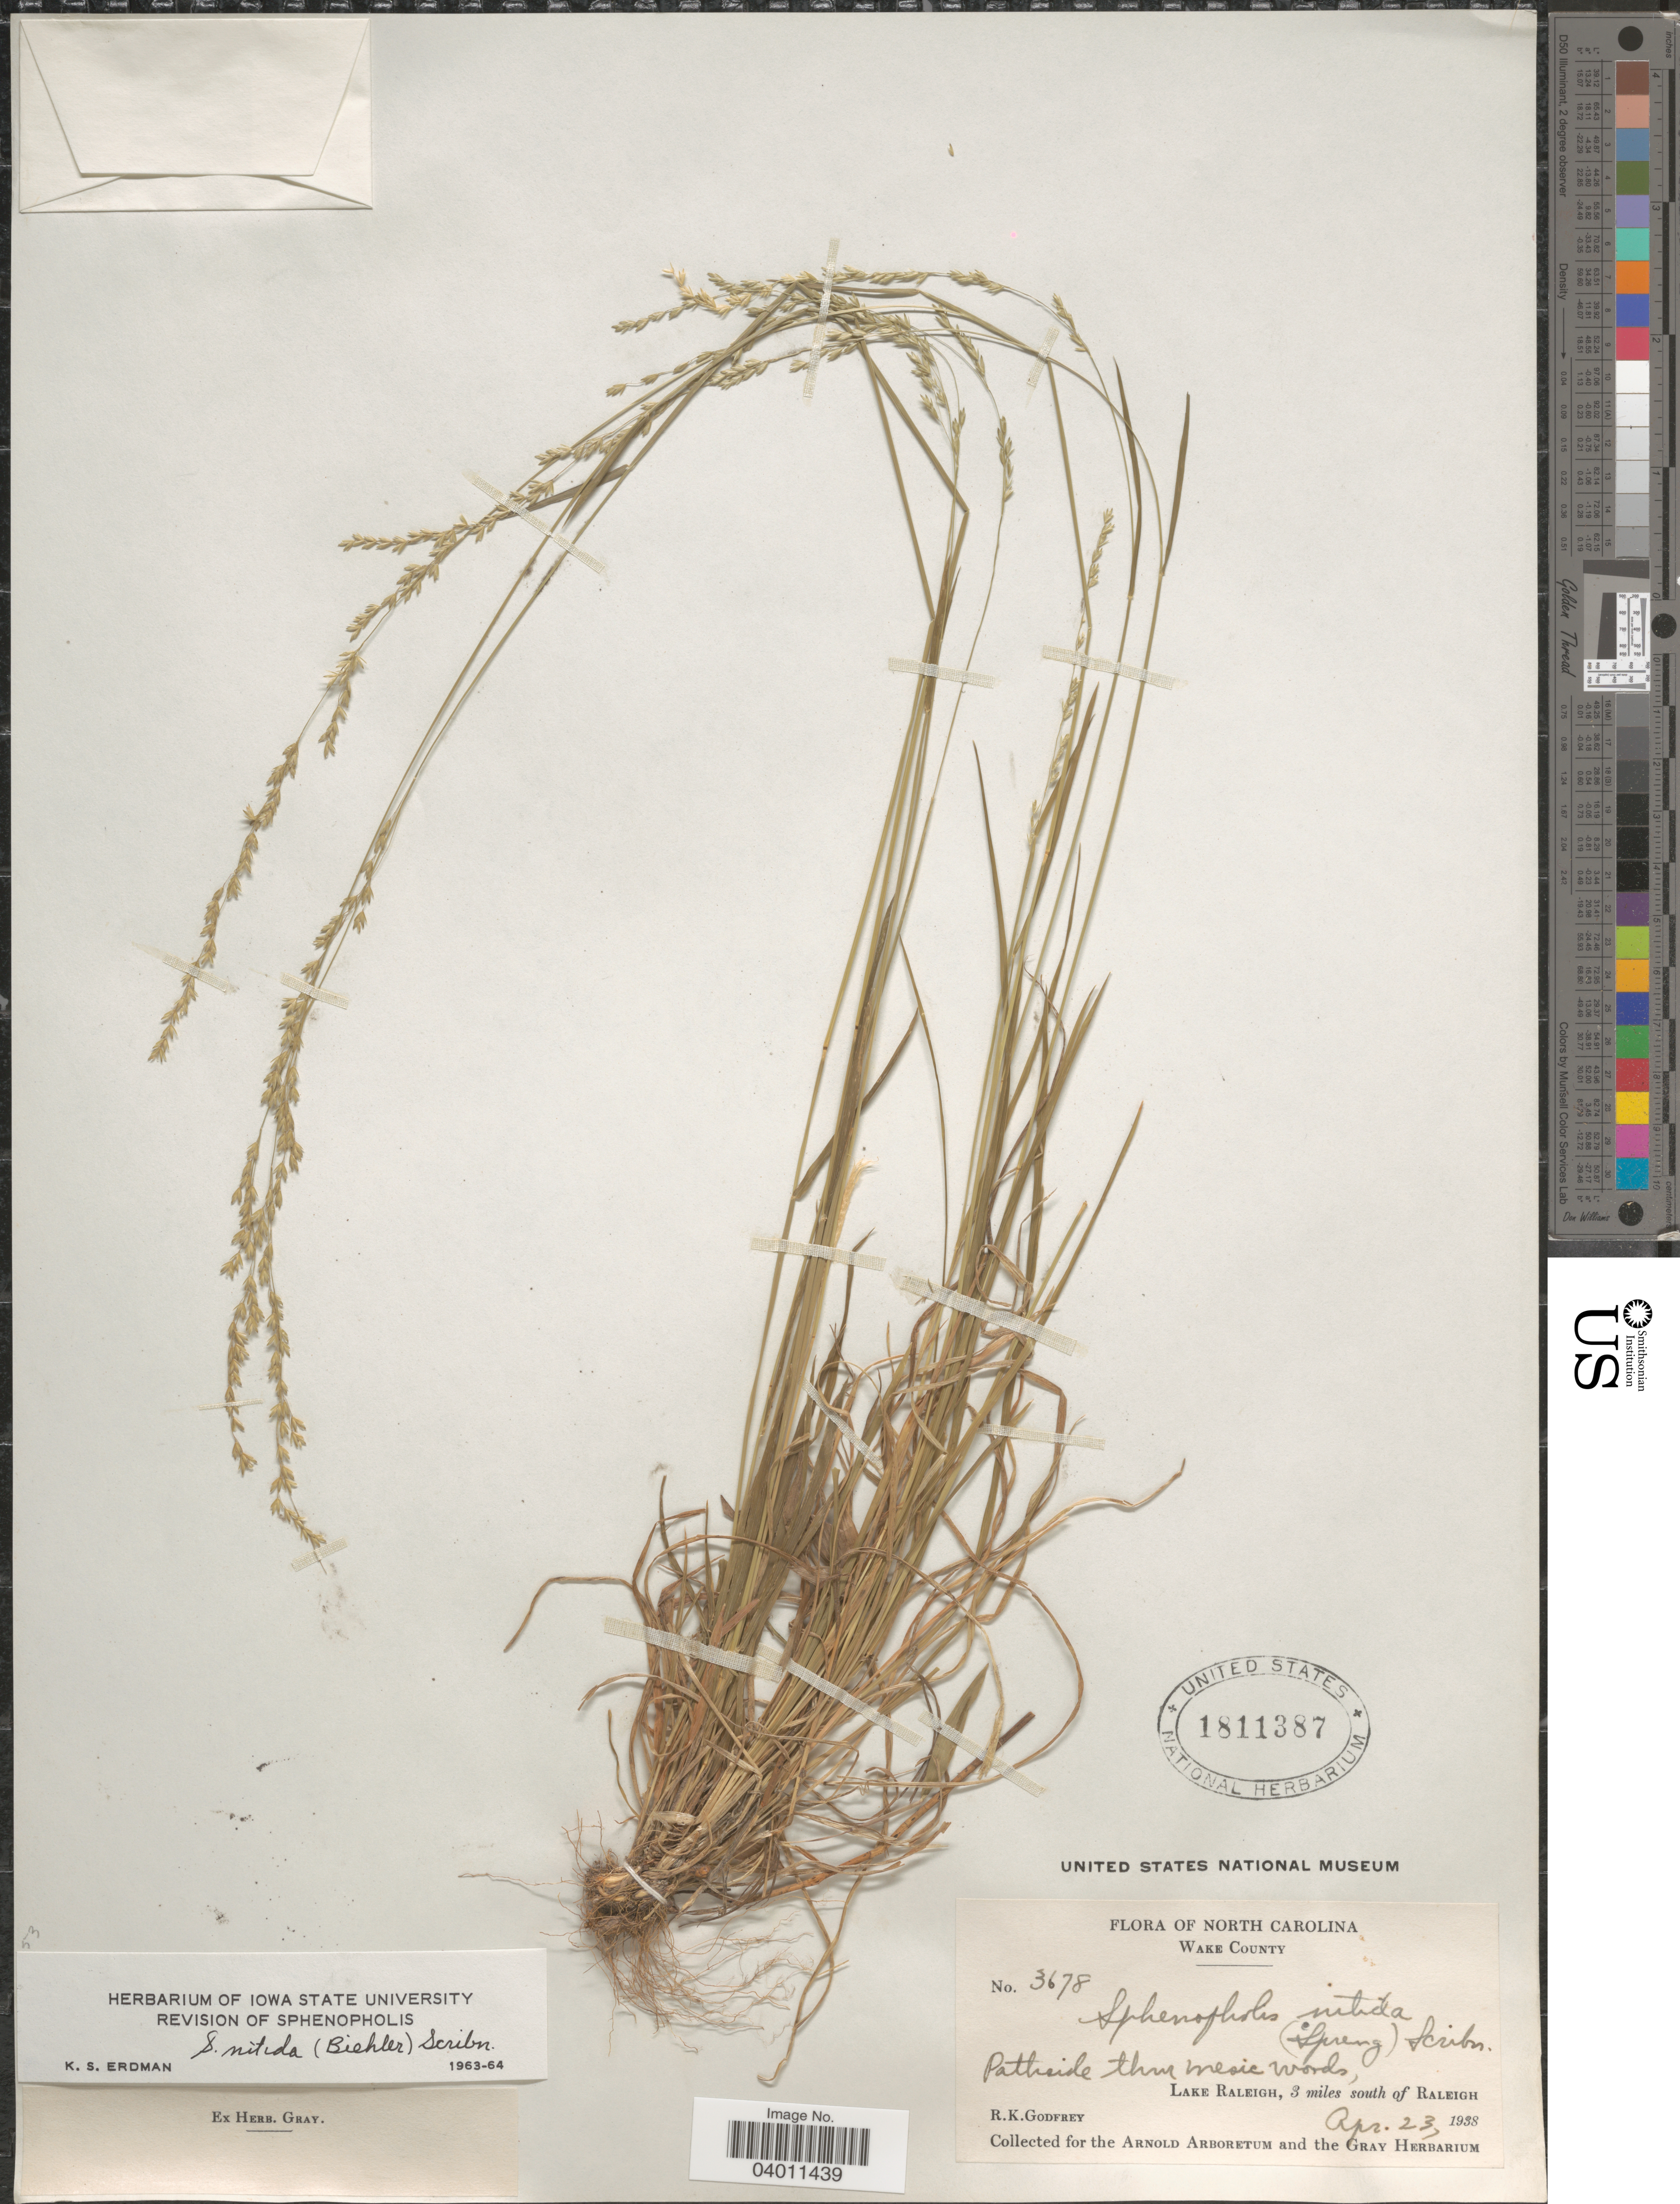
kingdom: Plantae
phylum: Tracheophyta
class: Liliopsida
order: Poales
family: Poaceae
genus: Sphenopholis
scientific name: Sphenopholis nitida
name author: (Biehler) Scribn.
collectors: R. K. Godfrey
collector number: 3678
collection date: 1938-04-23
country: United States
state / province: North Carolina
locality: Wake County. Pathside thru mesic woods, Lake Raleigh, 3 miles south of Raleigh.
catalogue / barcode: US 1811387